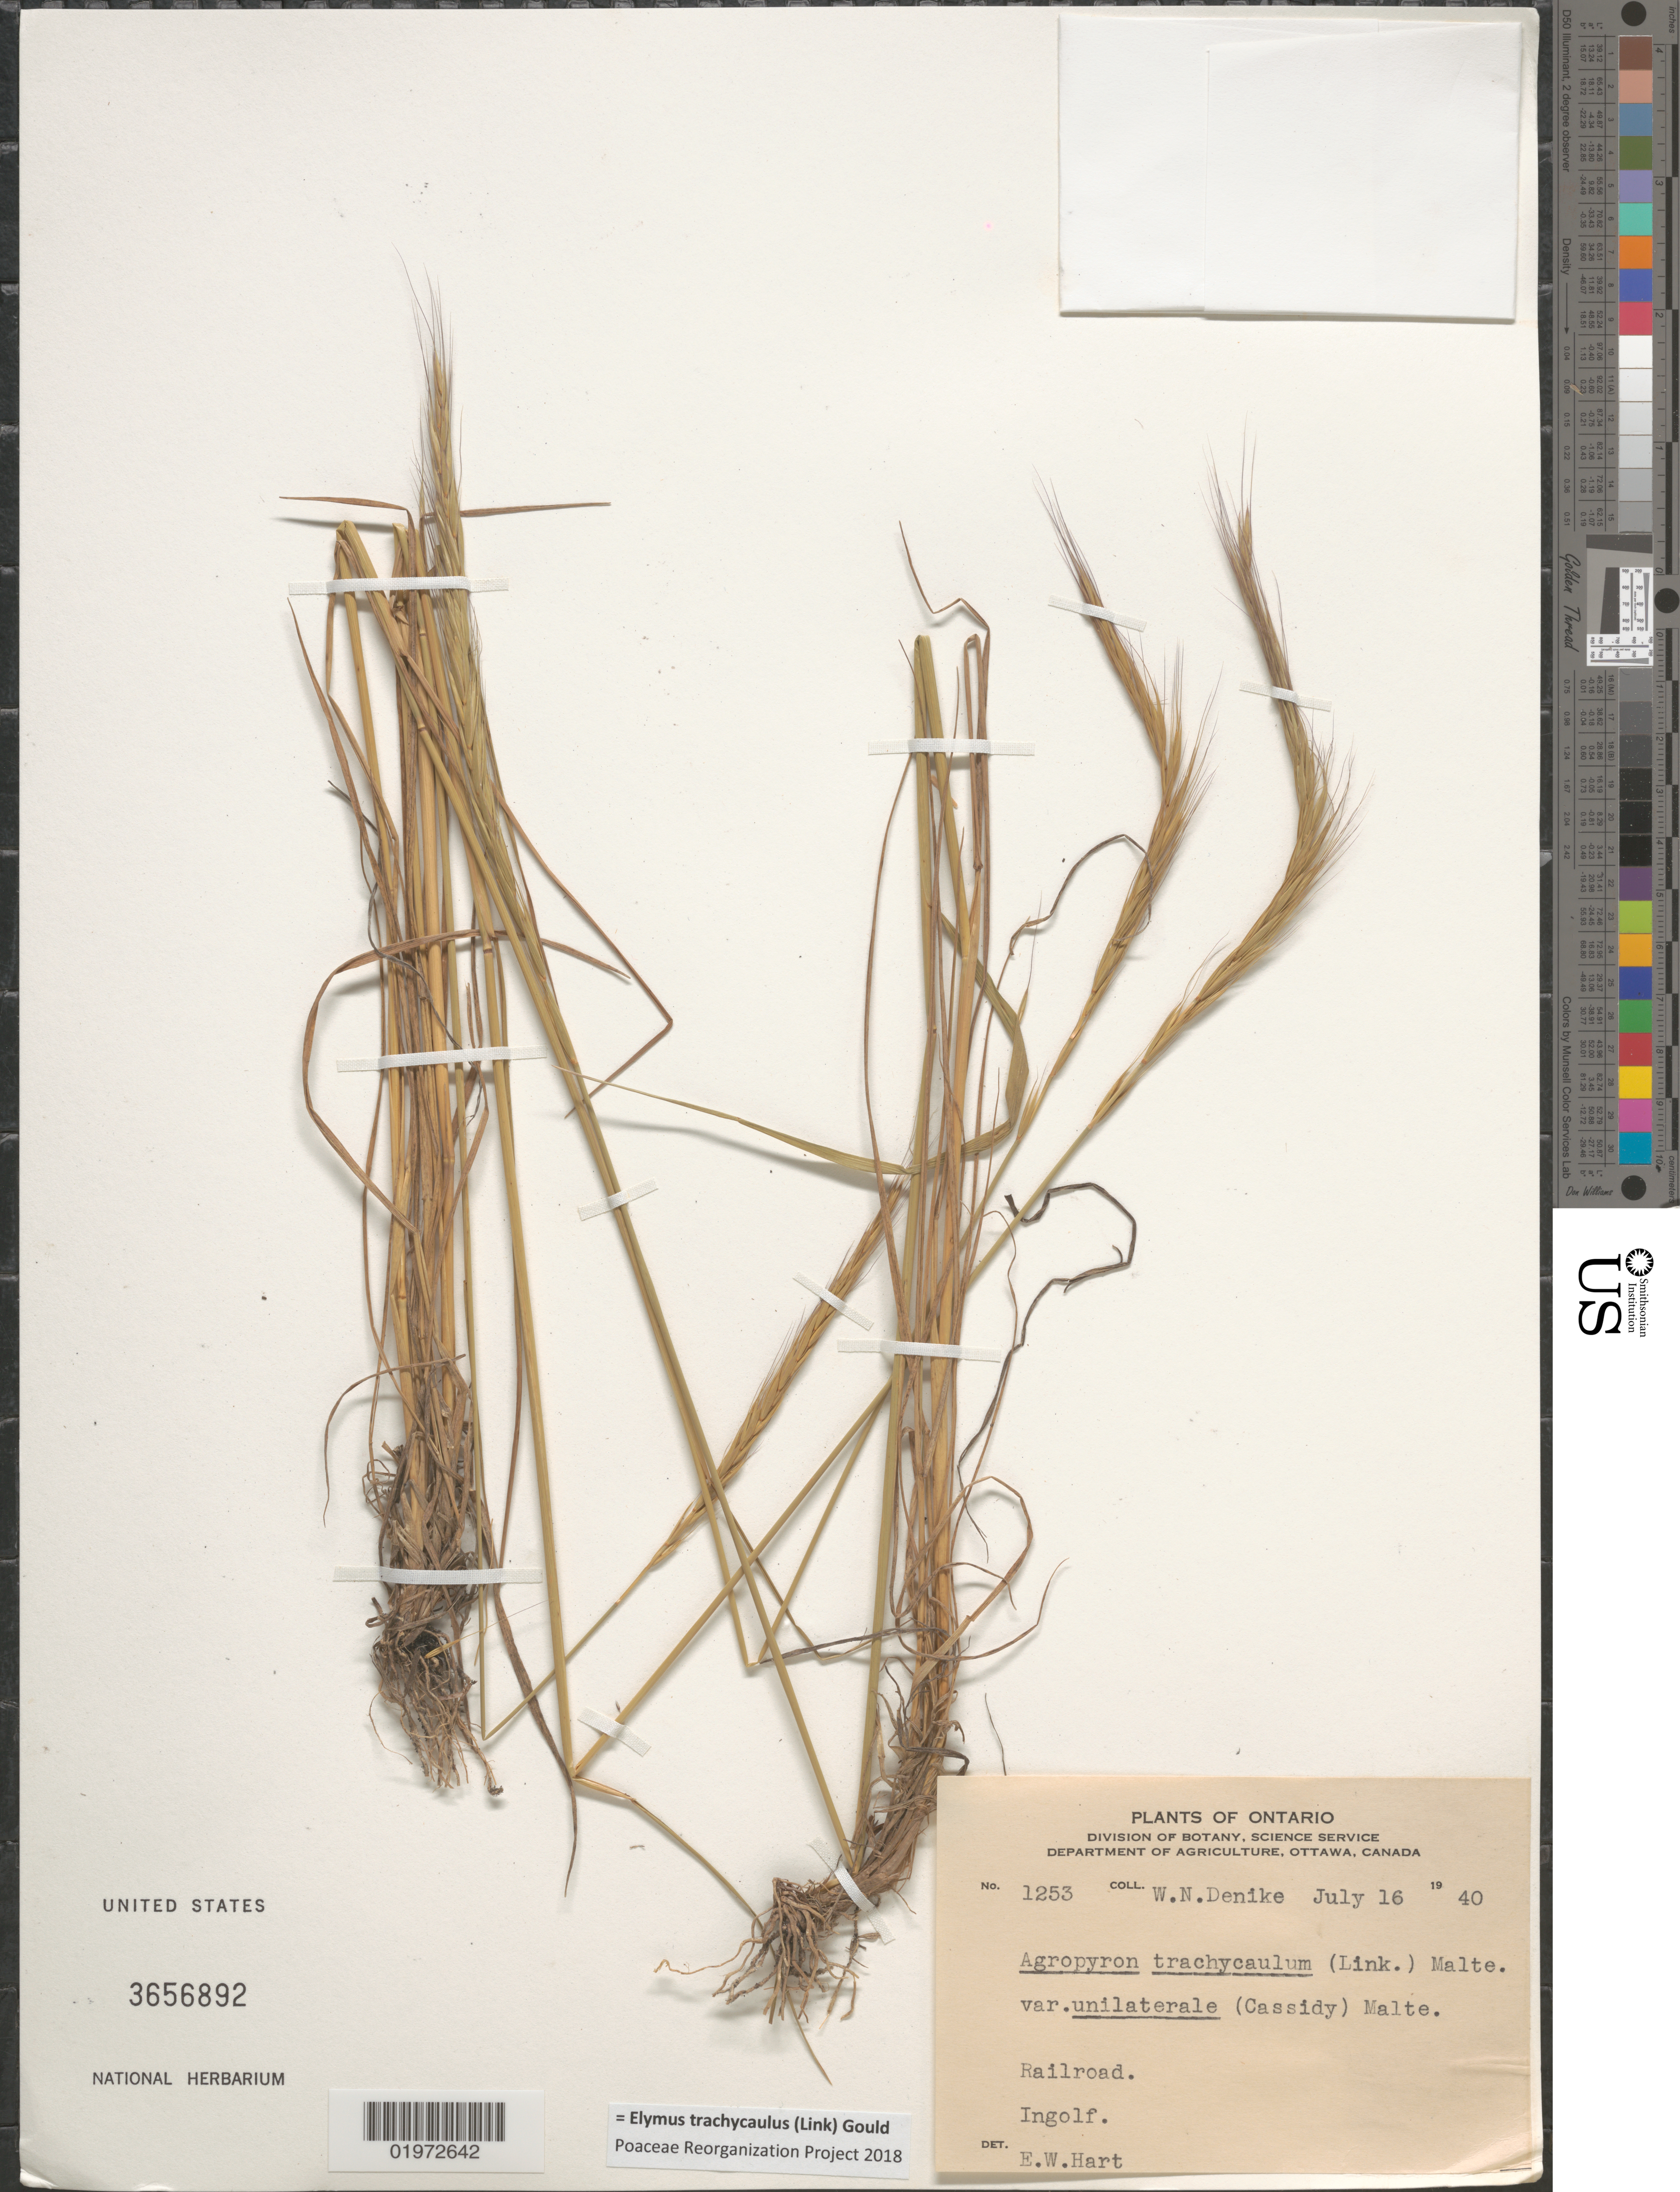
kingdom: Plantae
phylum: Tracheophyta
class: Liliopsida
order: Poales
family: Poaceae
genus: Elymus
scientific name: Elymus trachycaulus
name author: (Link) Gould ex Shinners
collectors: W. Denike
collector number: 1253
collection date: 1940-07-16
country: Canada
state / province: Ontario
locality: Railroad. Ingolf.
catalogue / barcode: US 3656892